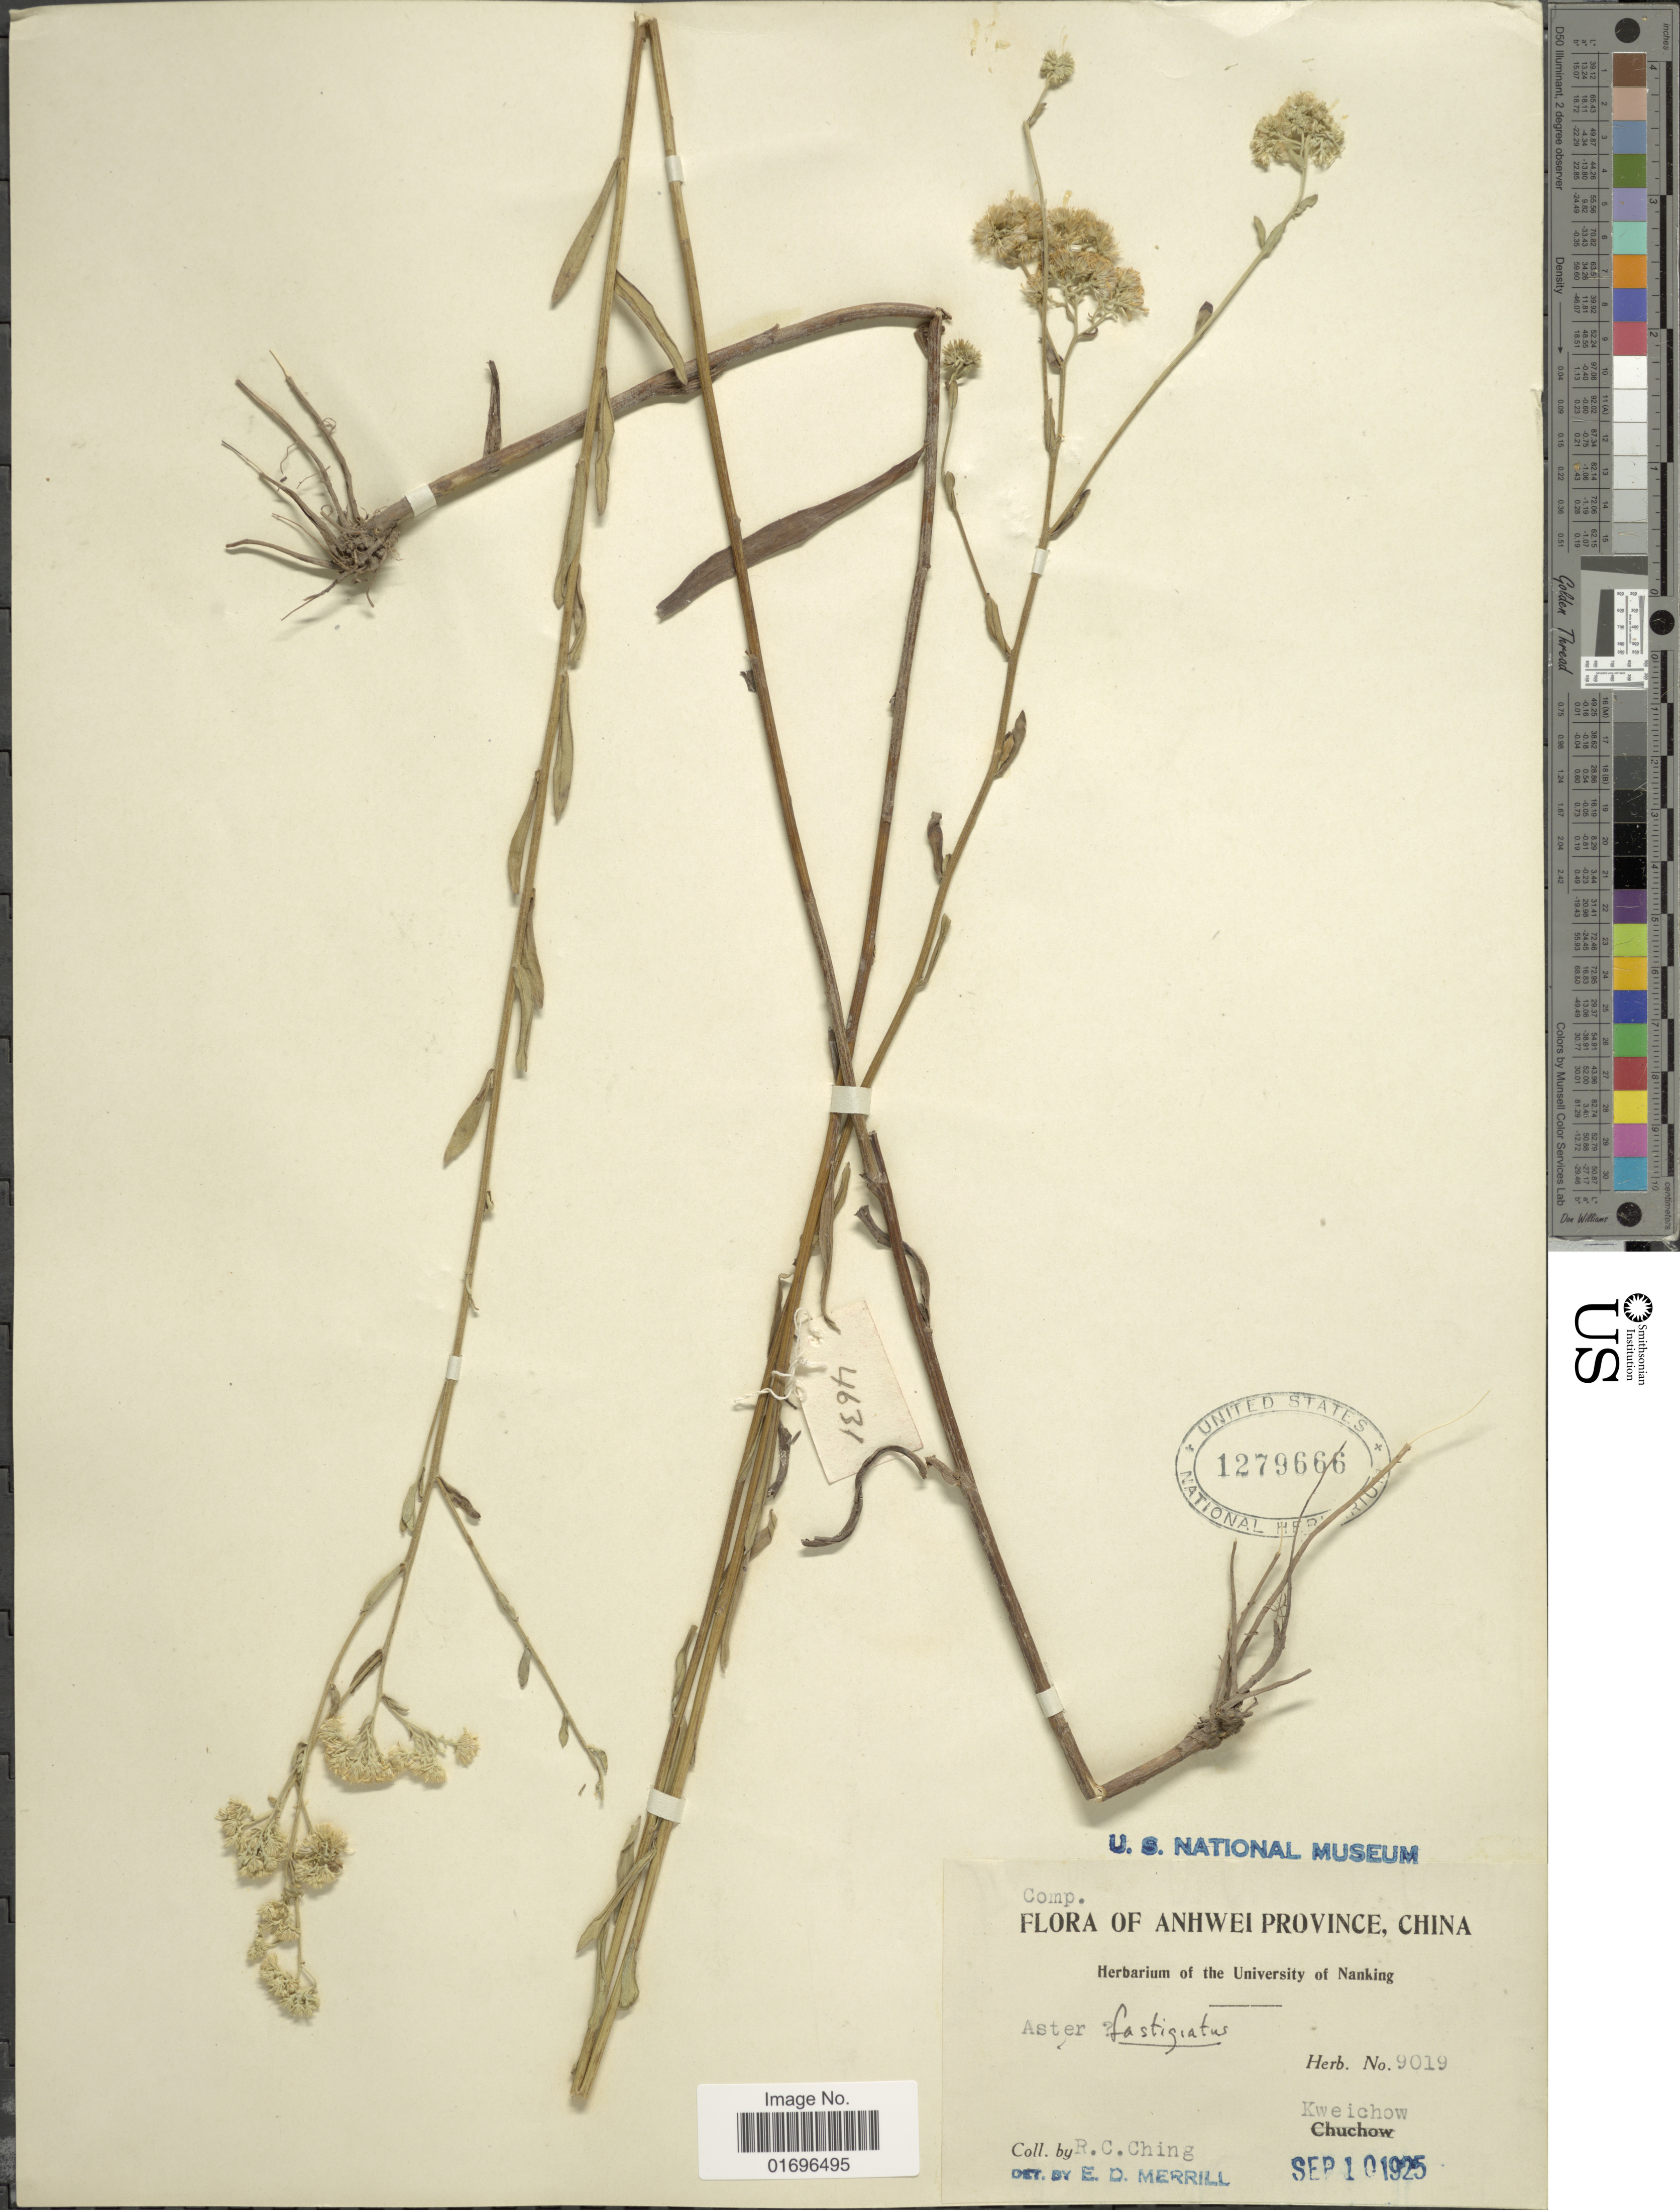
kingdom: Plantae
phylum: Tracheophyta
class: Magnoliopsida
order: Asterales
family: Asteraceae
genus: Aster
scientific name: Aster fastigiatus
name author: Fisch.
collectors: R. C. Ching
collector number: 9019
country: China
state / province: Anhui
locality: Anhwei Province. Kweichow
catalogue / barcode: US 1279666